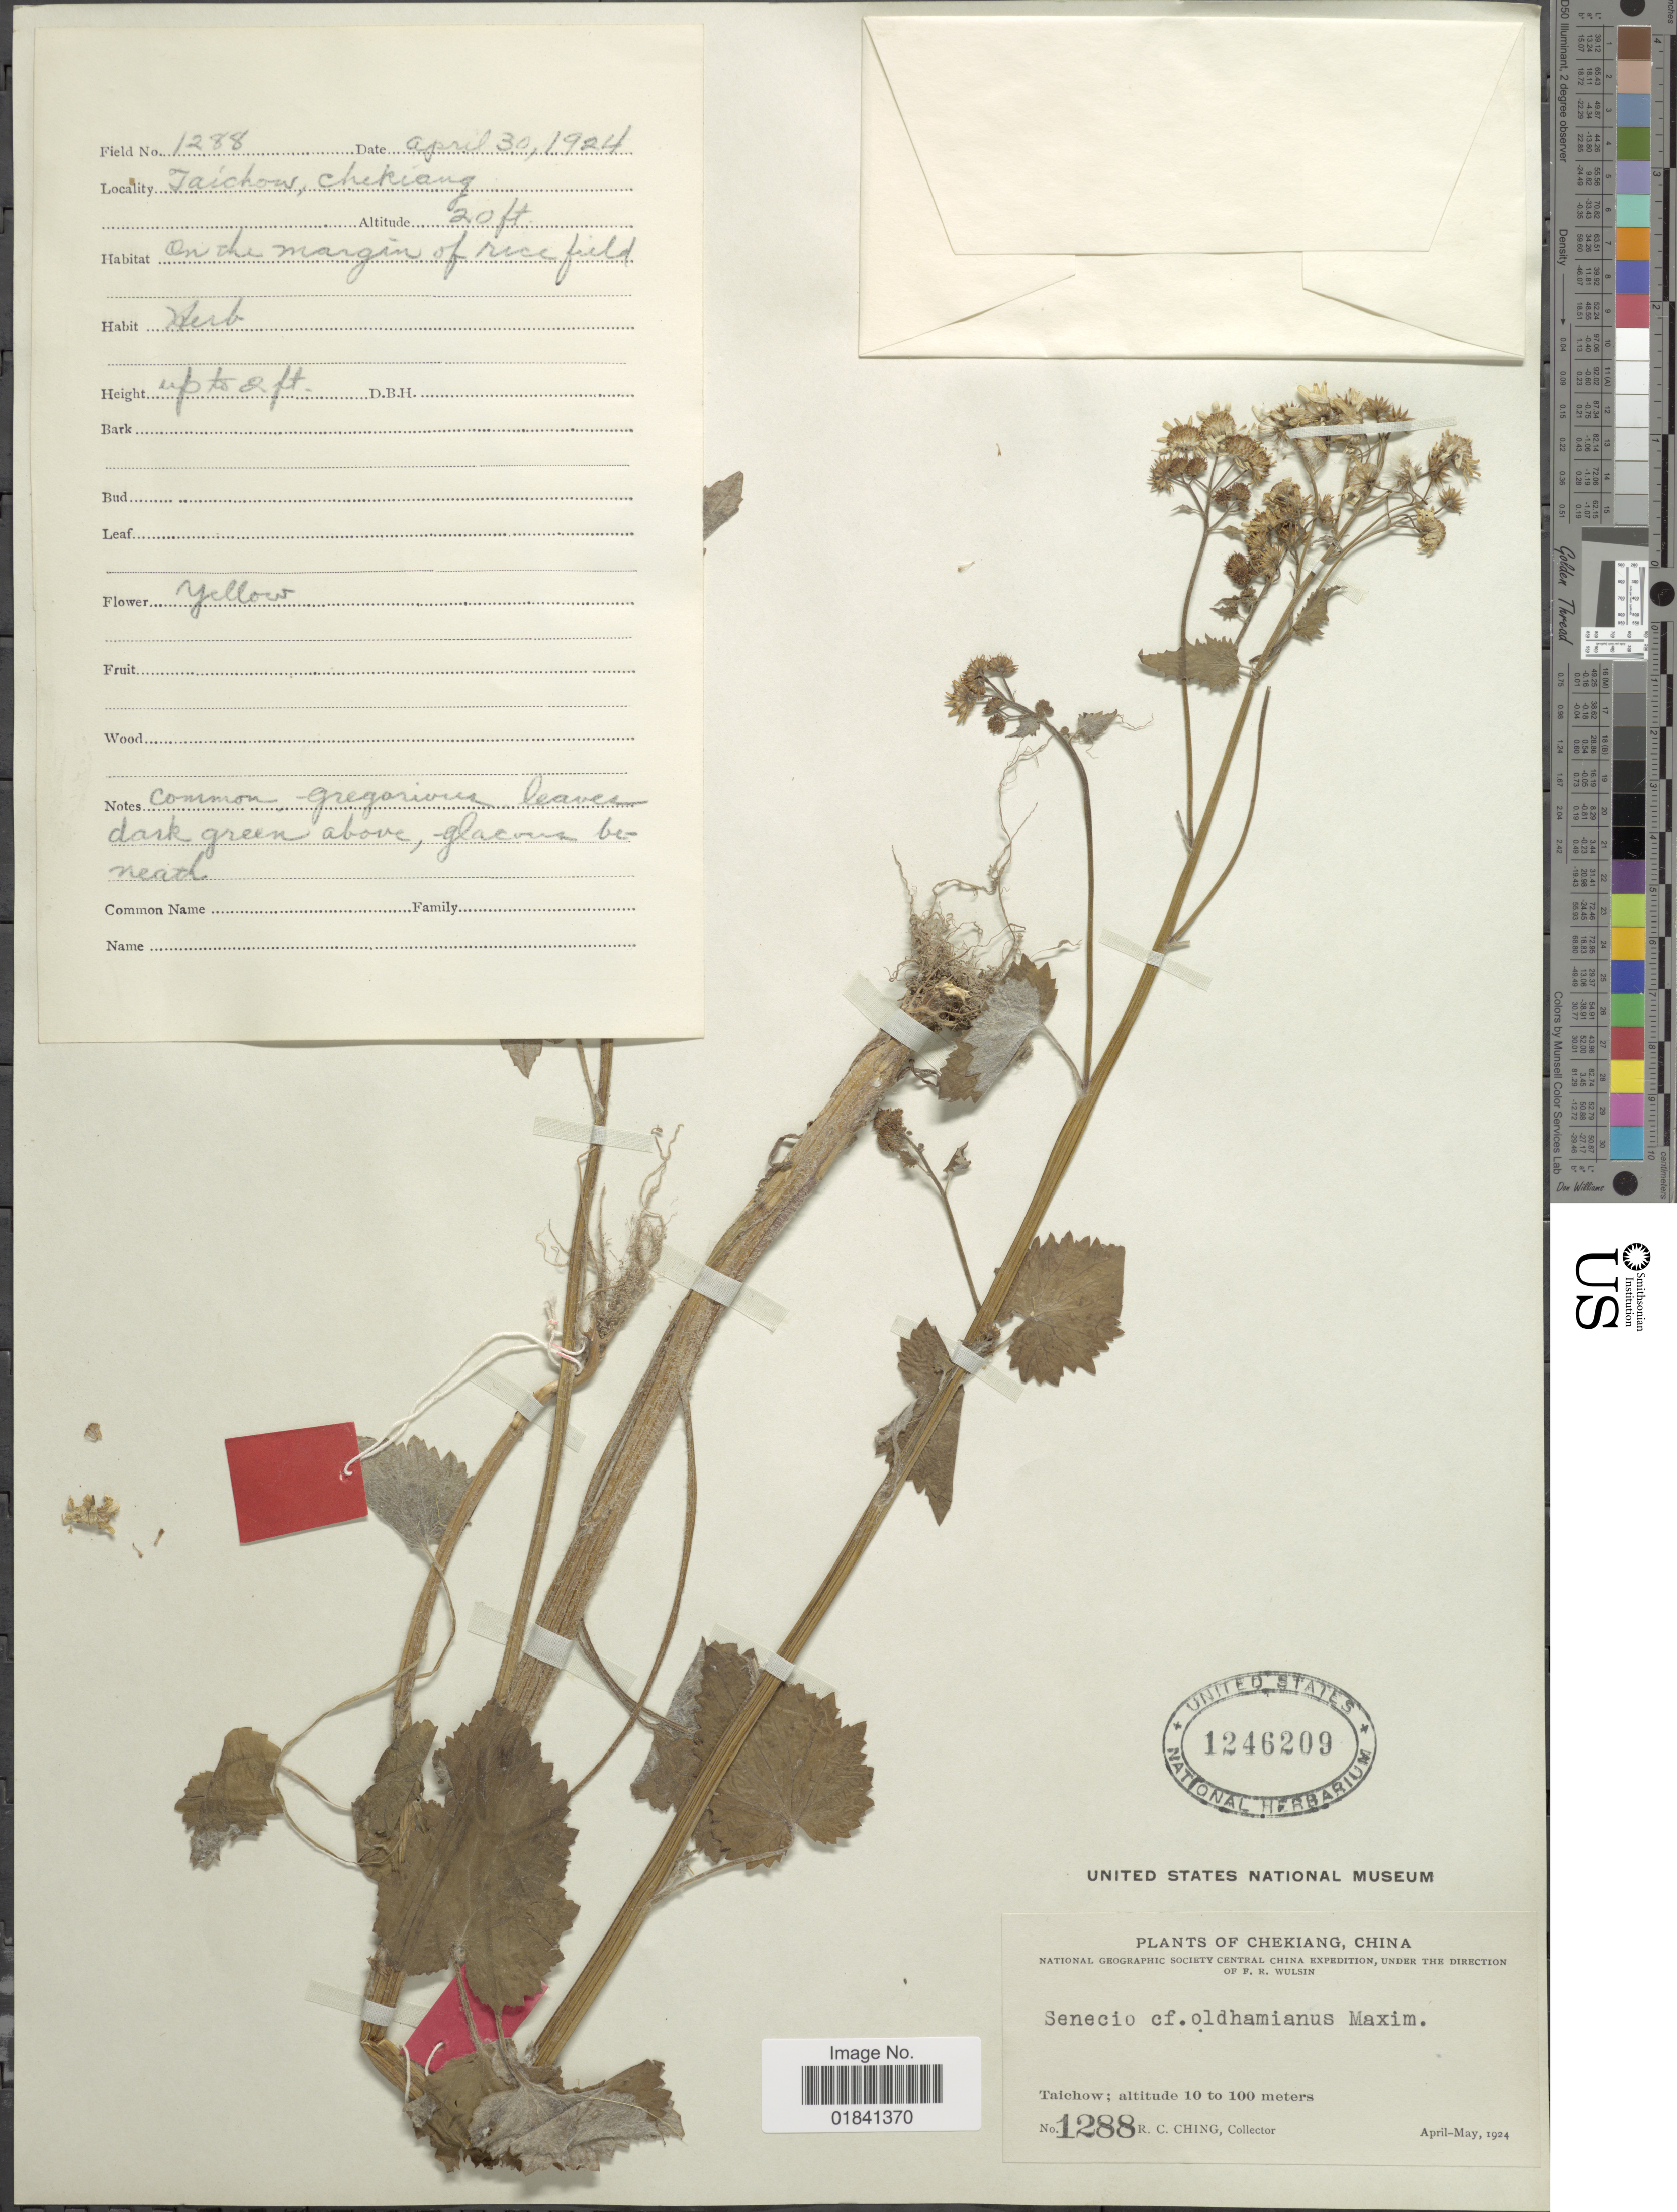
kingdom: Plantae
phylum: Tracheophyta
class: Magnoliopsida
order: Asterales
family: Asteraceae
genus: Senecio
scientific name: Senecio oldhamianus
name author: Maximowicz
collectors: R. C. Ching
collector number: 1288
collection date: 1924-04-30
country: China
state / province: Zhejiang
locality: Chekiang, Taichow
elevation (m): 6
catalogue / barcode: US 1246209